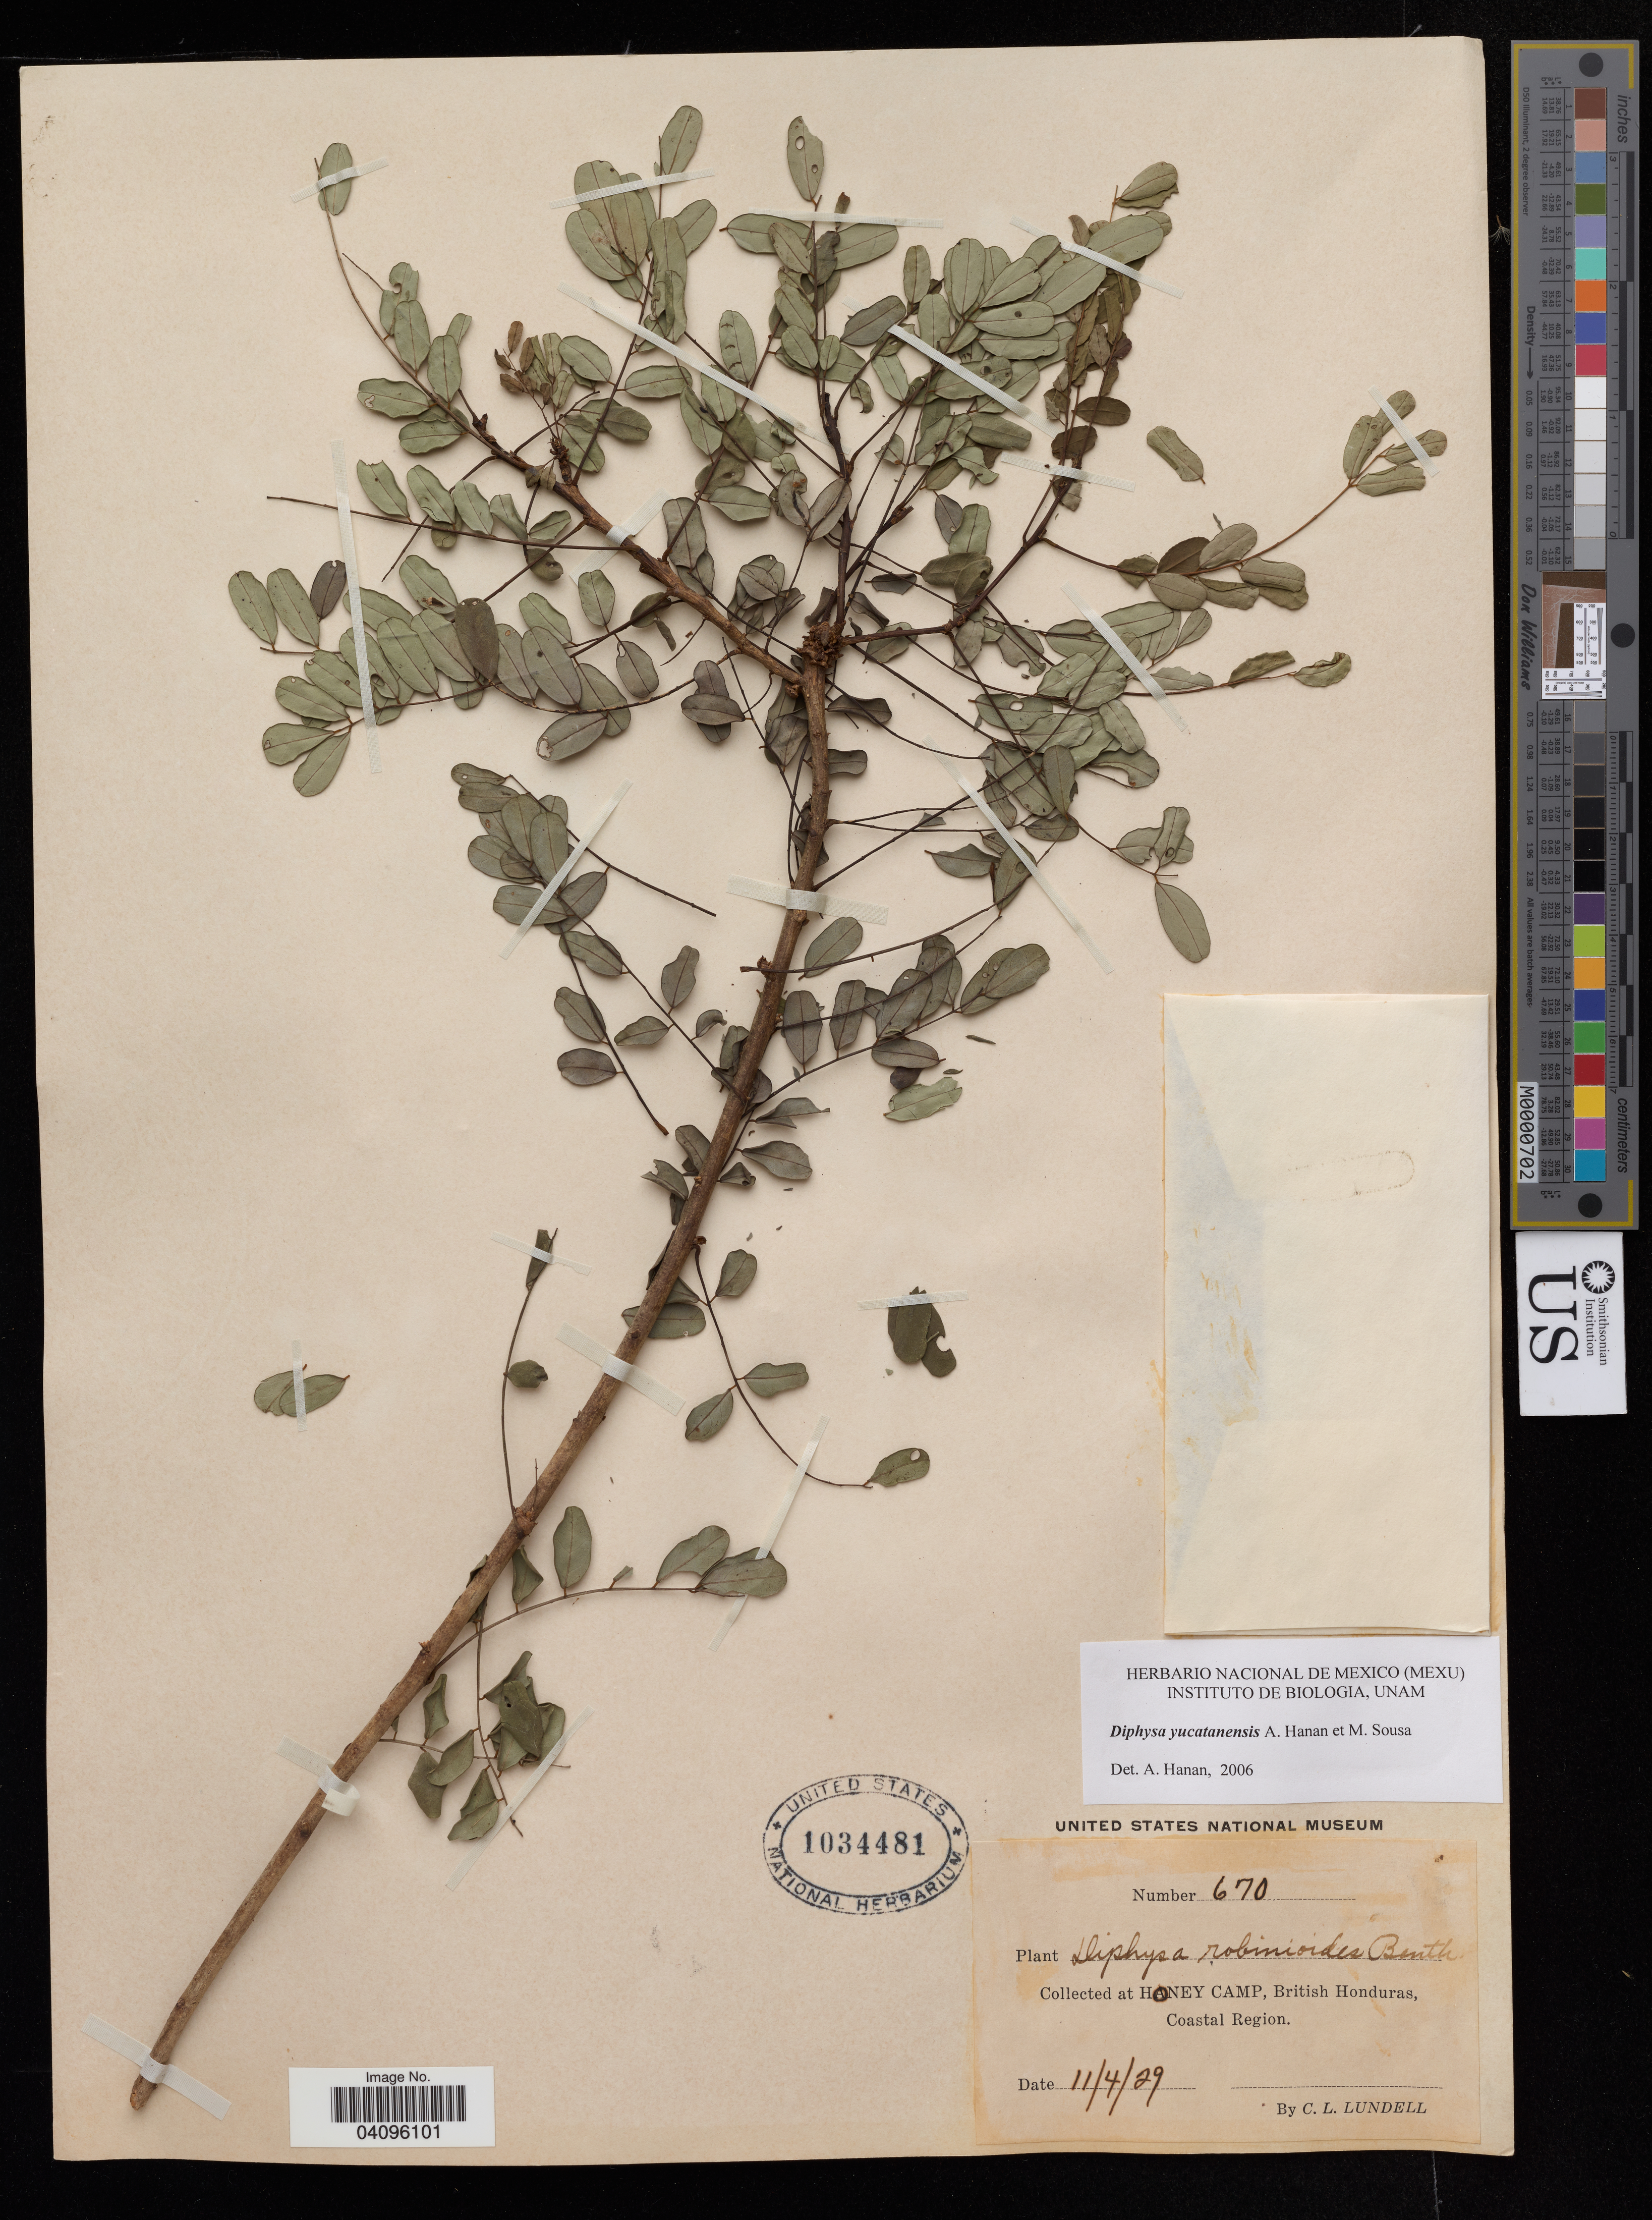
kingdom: Plantae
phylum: Tracheophyta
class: Magnoliopsida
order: Fabales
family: Fabaceae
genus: Diphysa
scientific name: Diphysa yucatanensis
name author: Hanan-Alipi & M. Sousa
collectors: C. L. Lundell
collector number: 670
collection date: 1929-04-11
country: Belize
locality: Honey Camp, Coastal Region.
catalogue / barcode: US 1034481